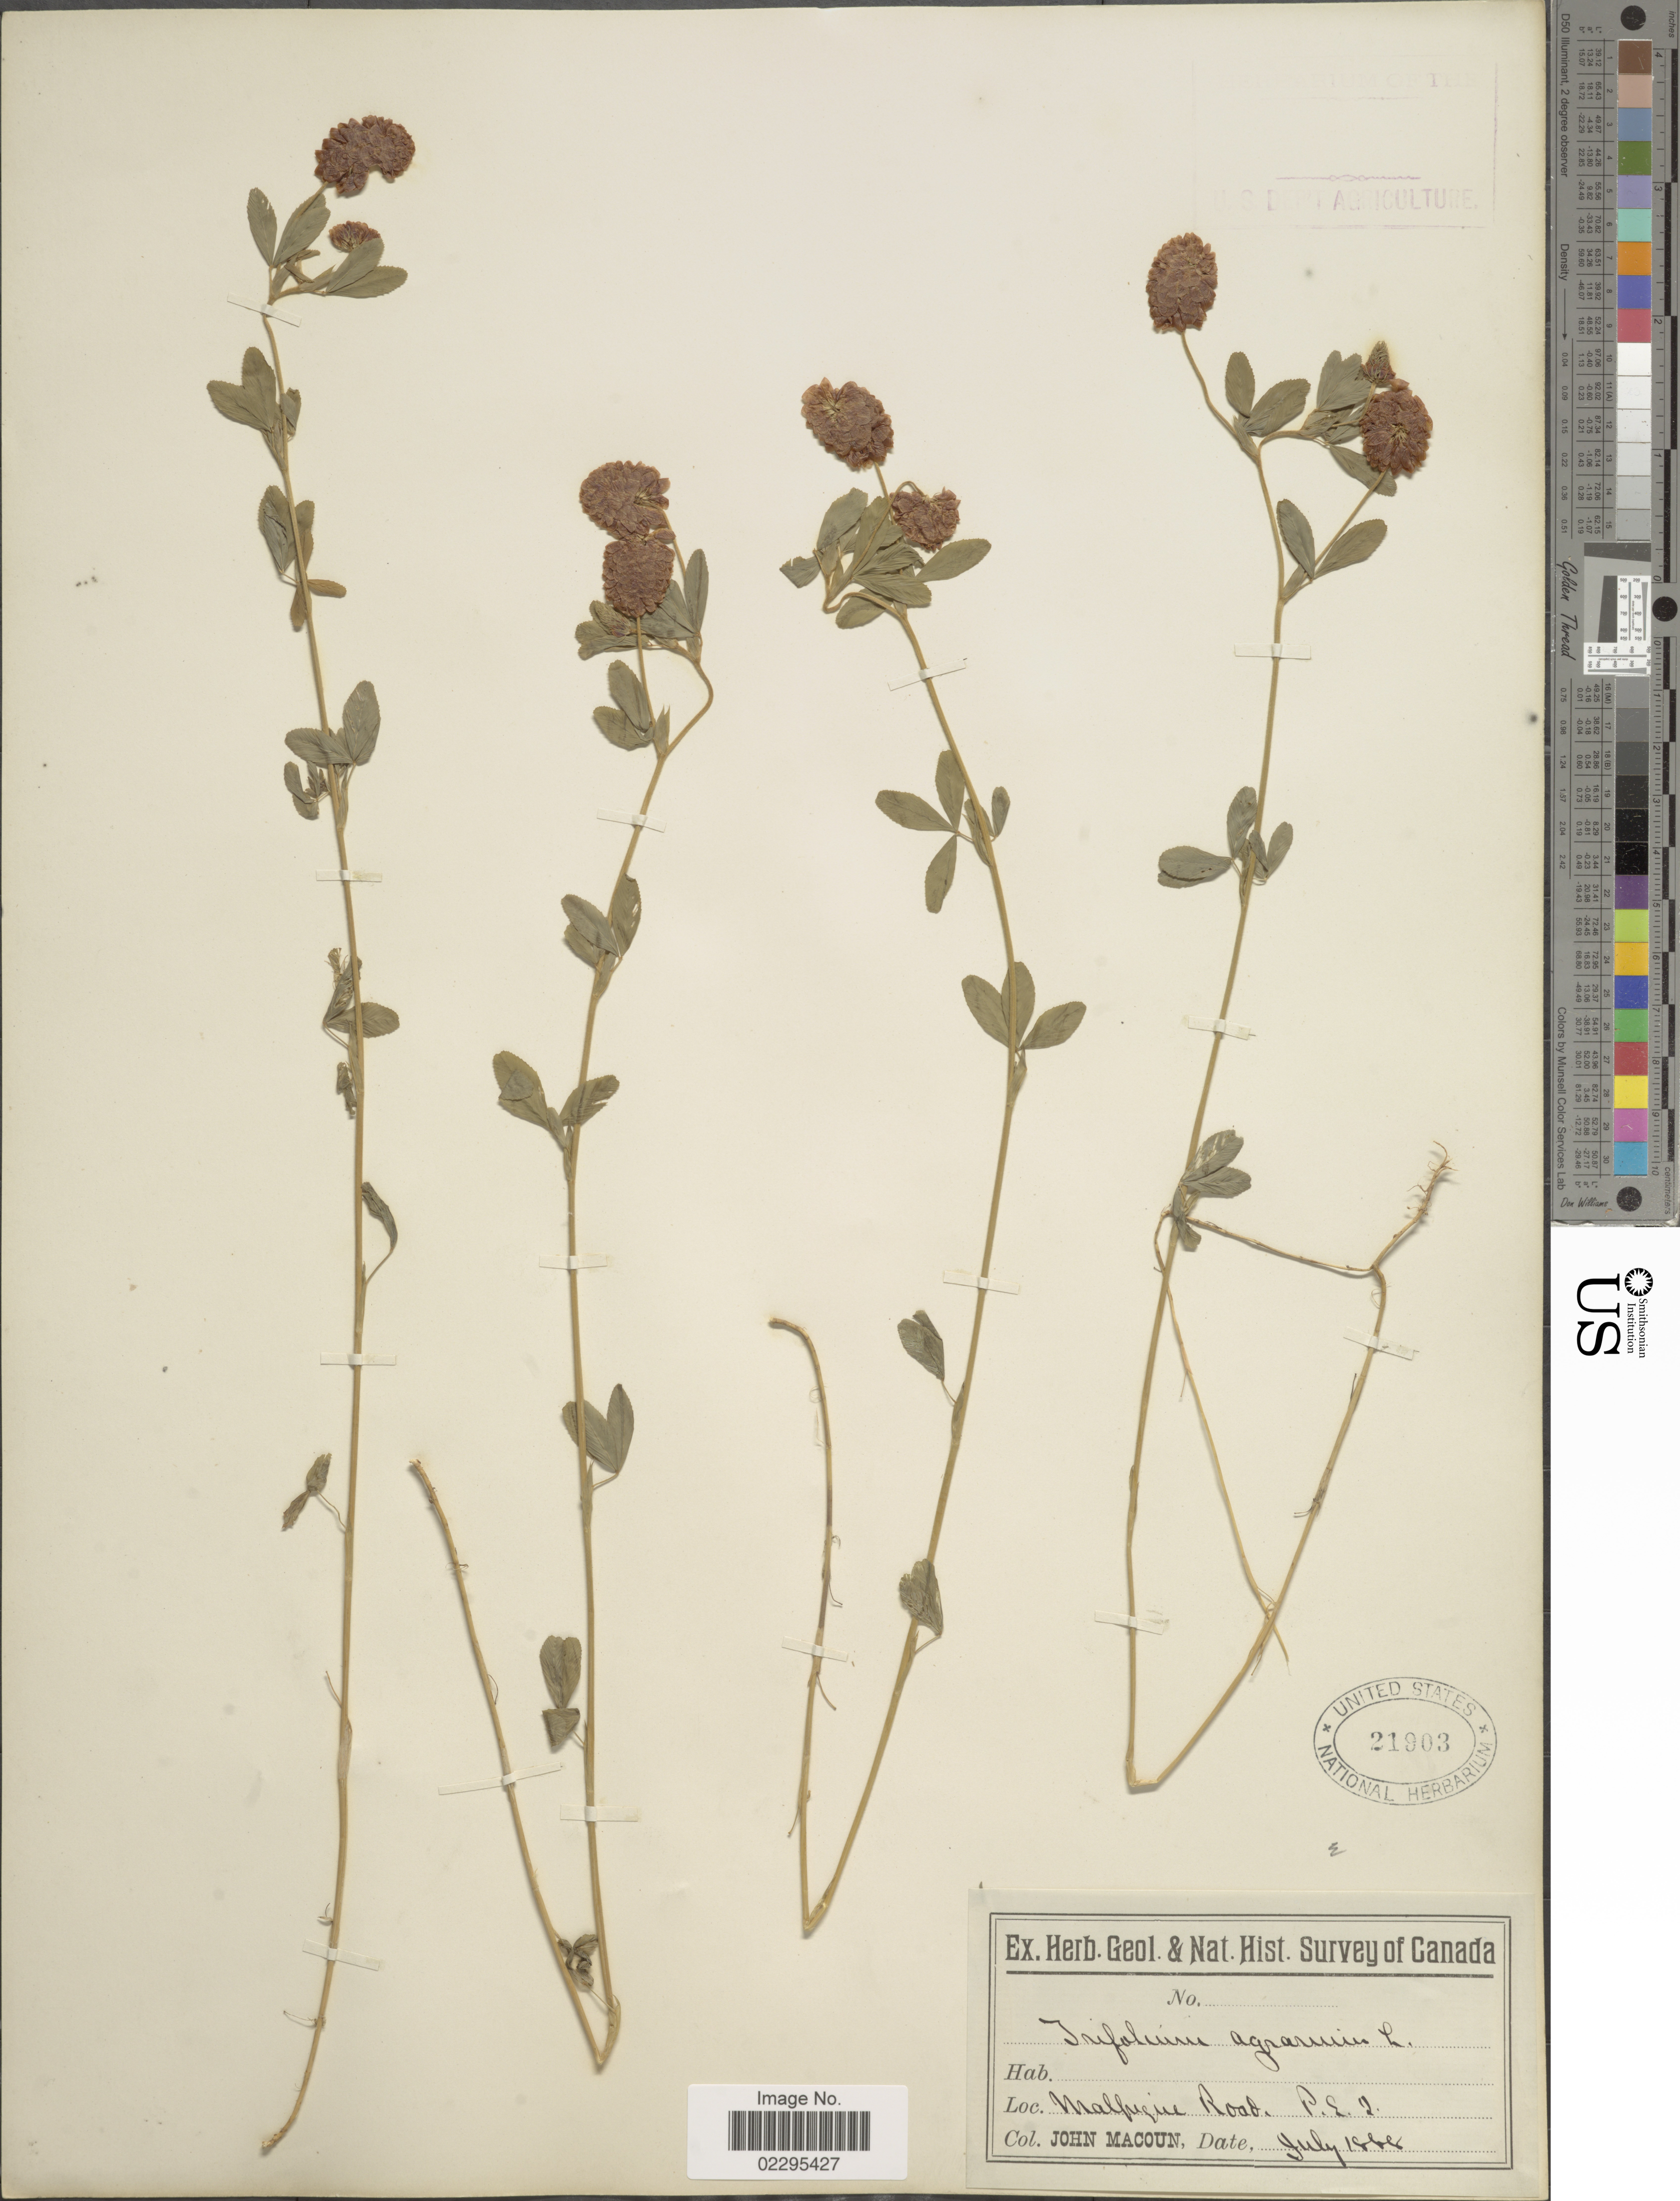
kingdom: Plantae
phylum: Tracheophyta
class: Magnoliopsida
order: Fabales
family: Fabaceae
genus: Trifolium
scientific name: Trifolium agrarium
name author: L.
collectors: J. Macoun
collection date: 1888-07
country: Canada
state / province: Prince Edward Island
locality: Malpique Road, P. E. I.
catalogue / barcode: US 21903